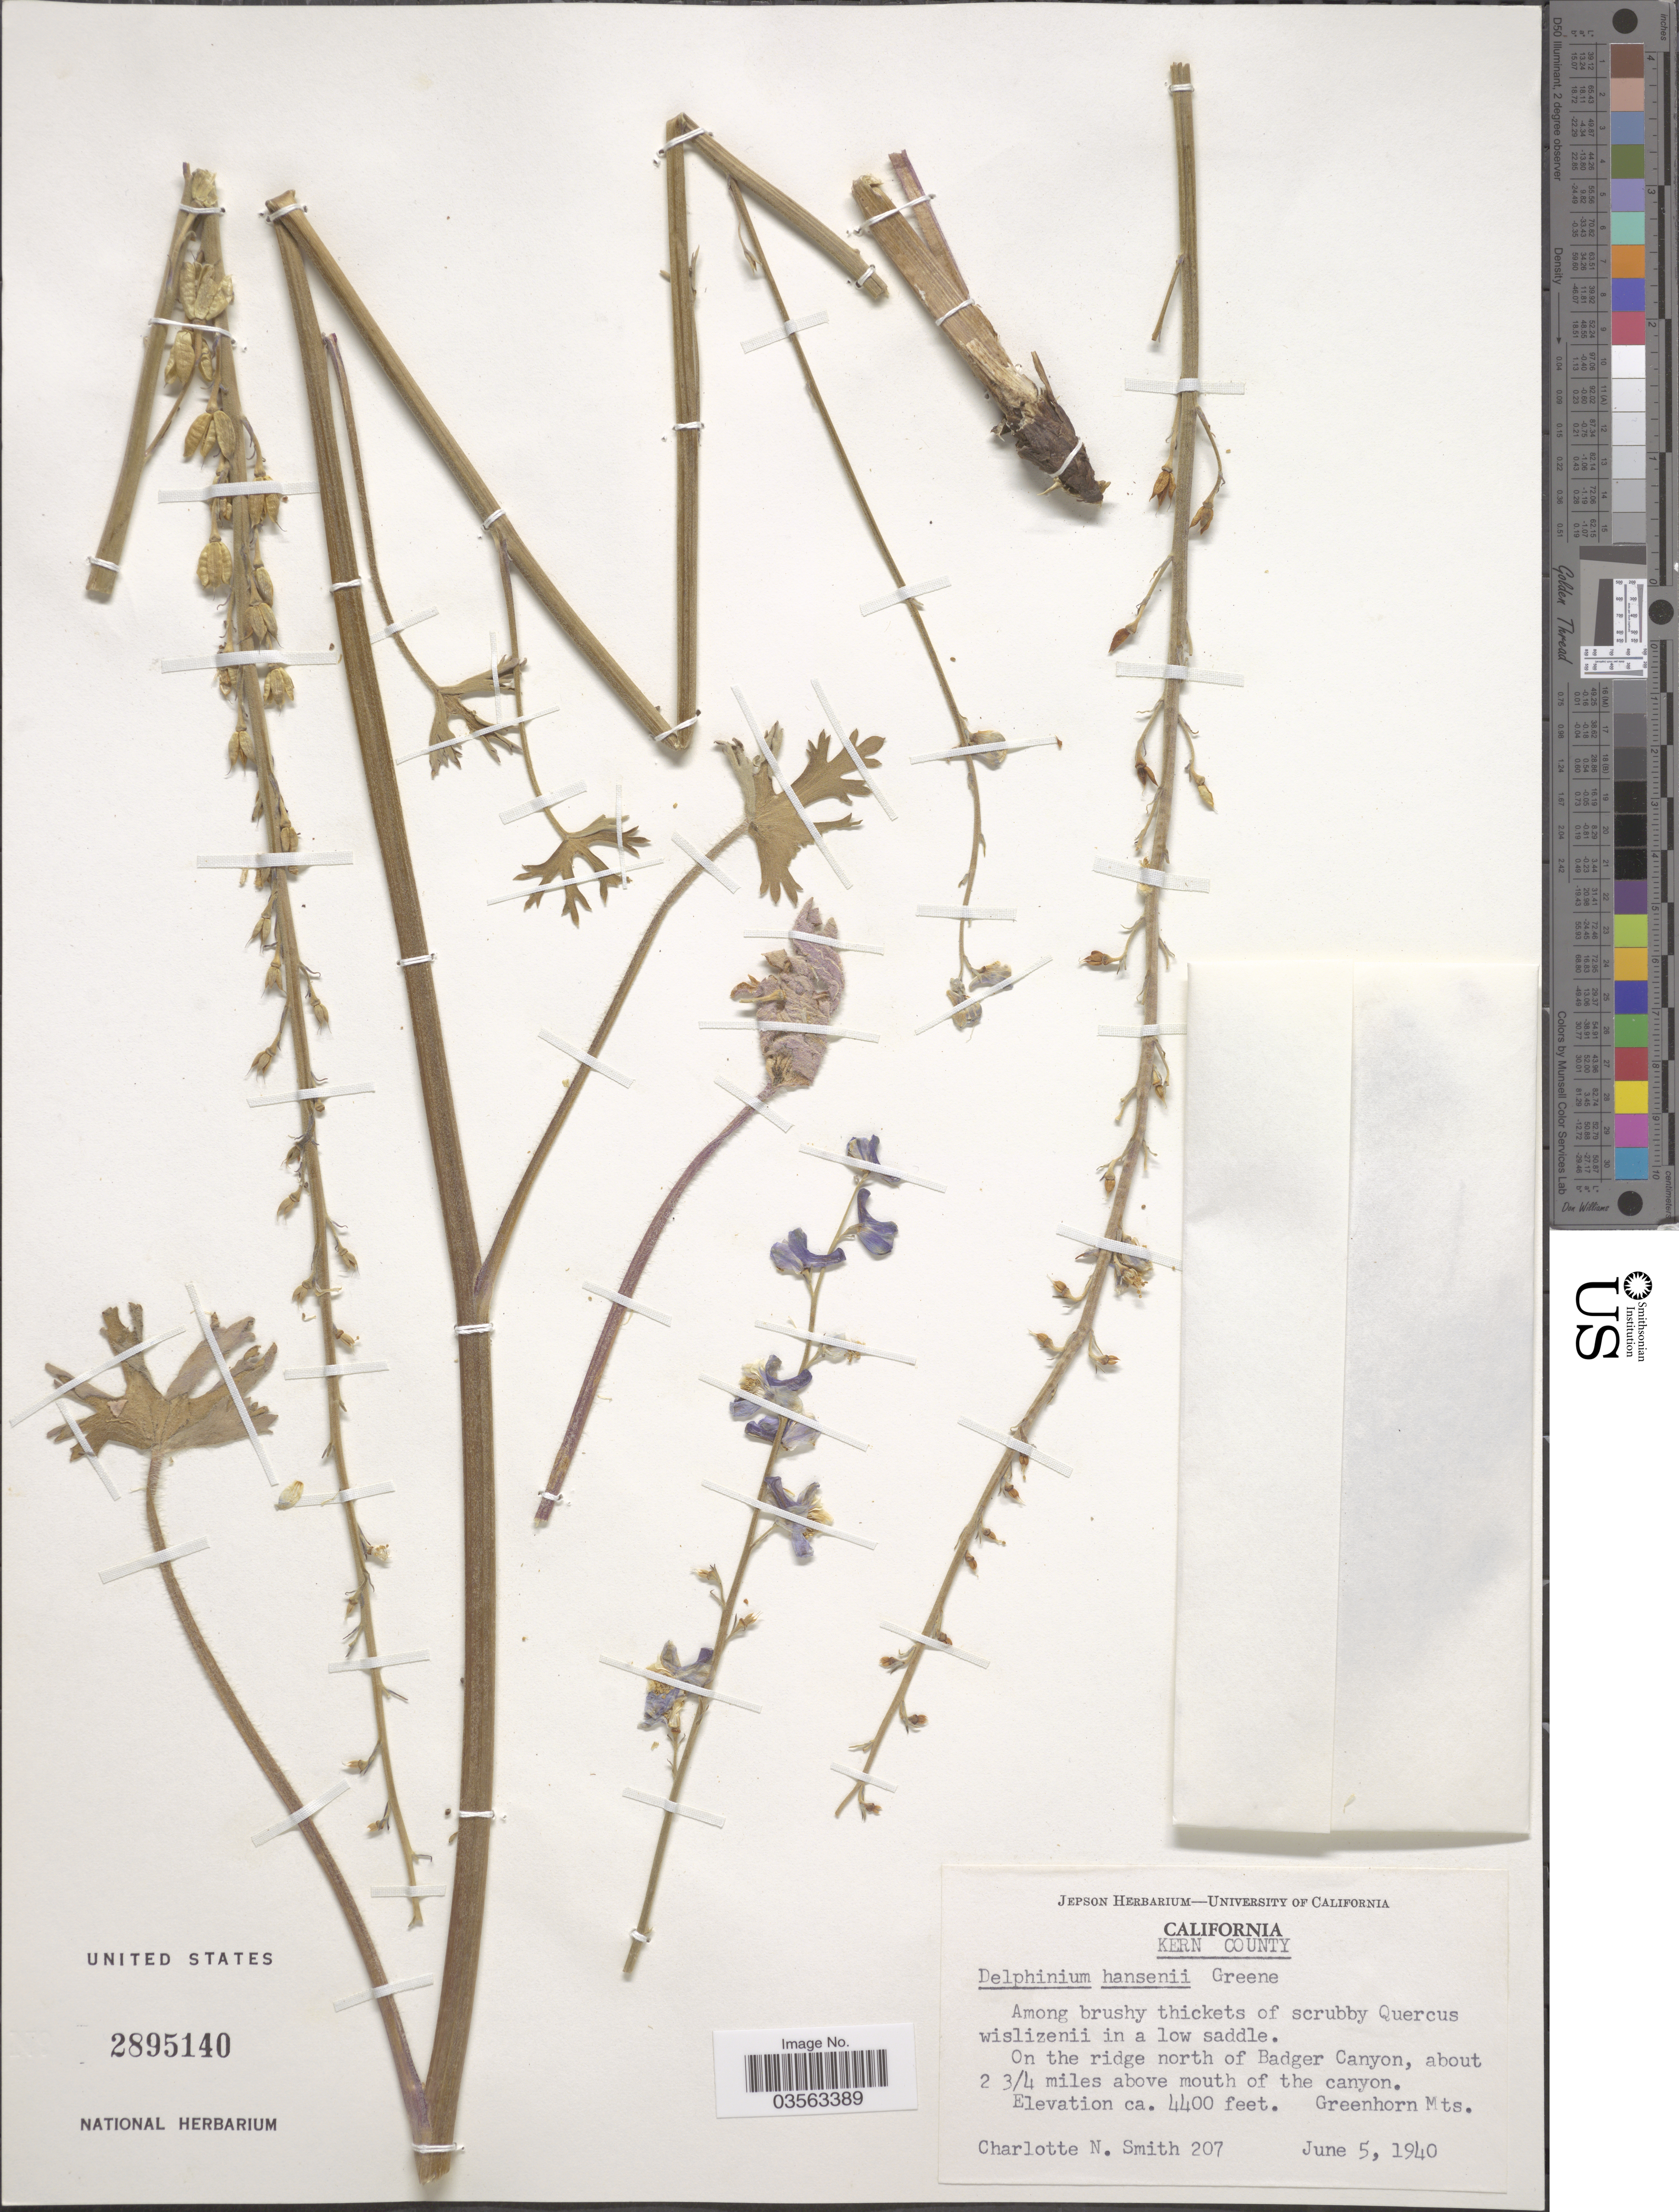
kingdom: Plantae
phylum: Tracheophyta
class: Magnoliopsida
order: Ranunculales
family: Ranunculaceae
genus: Delphinium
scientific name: Delphinium hansenii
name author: (Greene) Greene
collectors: C. N. Smith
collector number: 207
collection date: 1940-06-05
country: United States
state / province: California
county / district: Kern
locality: Kern County. On the ridge of Badger Canyon, about 2 ¾ miles above mouth of the canyon. Greenhorn Mts.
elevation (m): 1341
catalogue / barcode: US 2895140